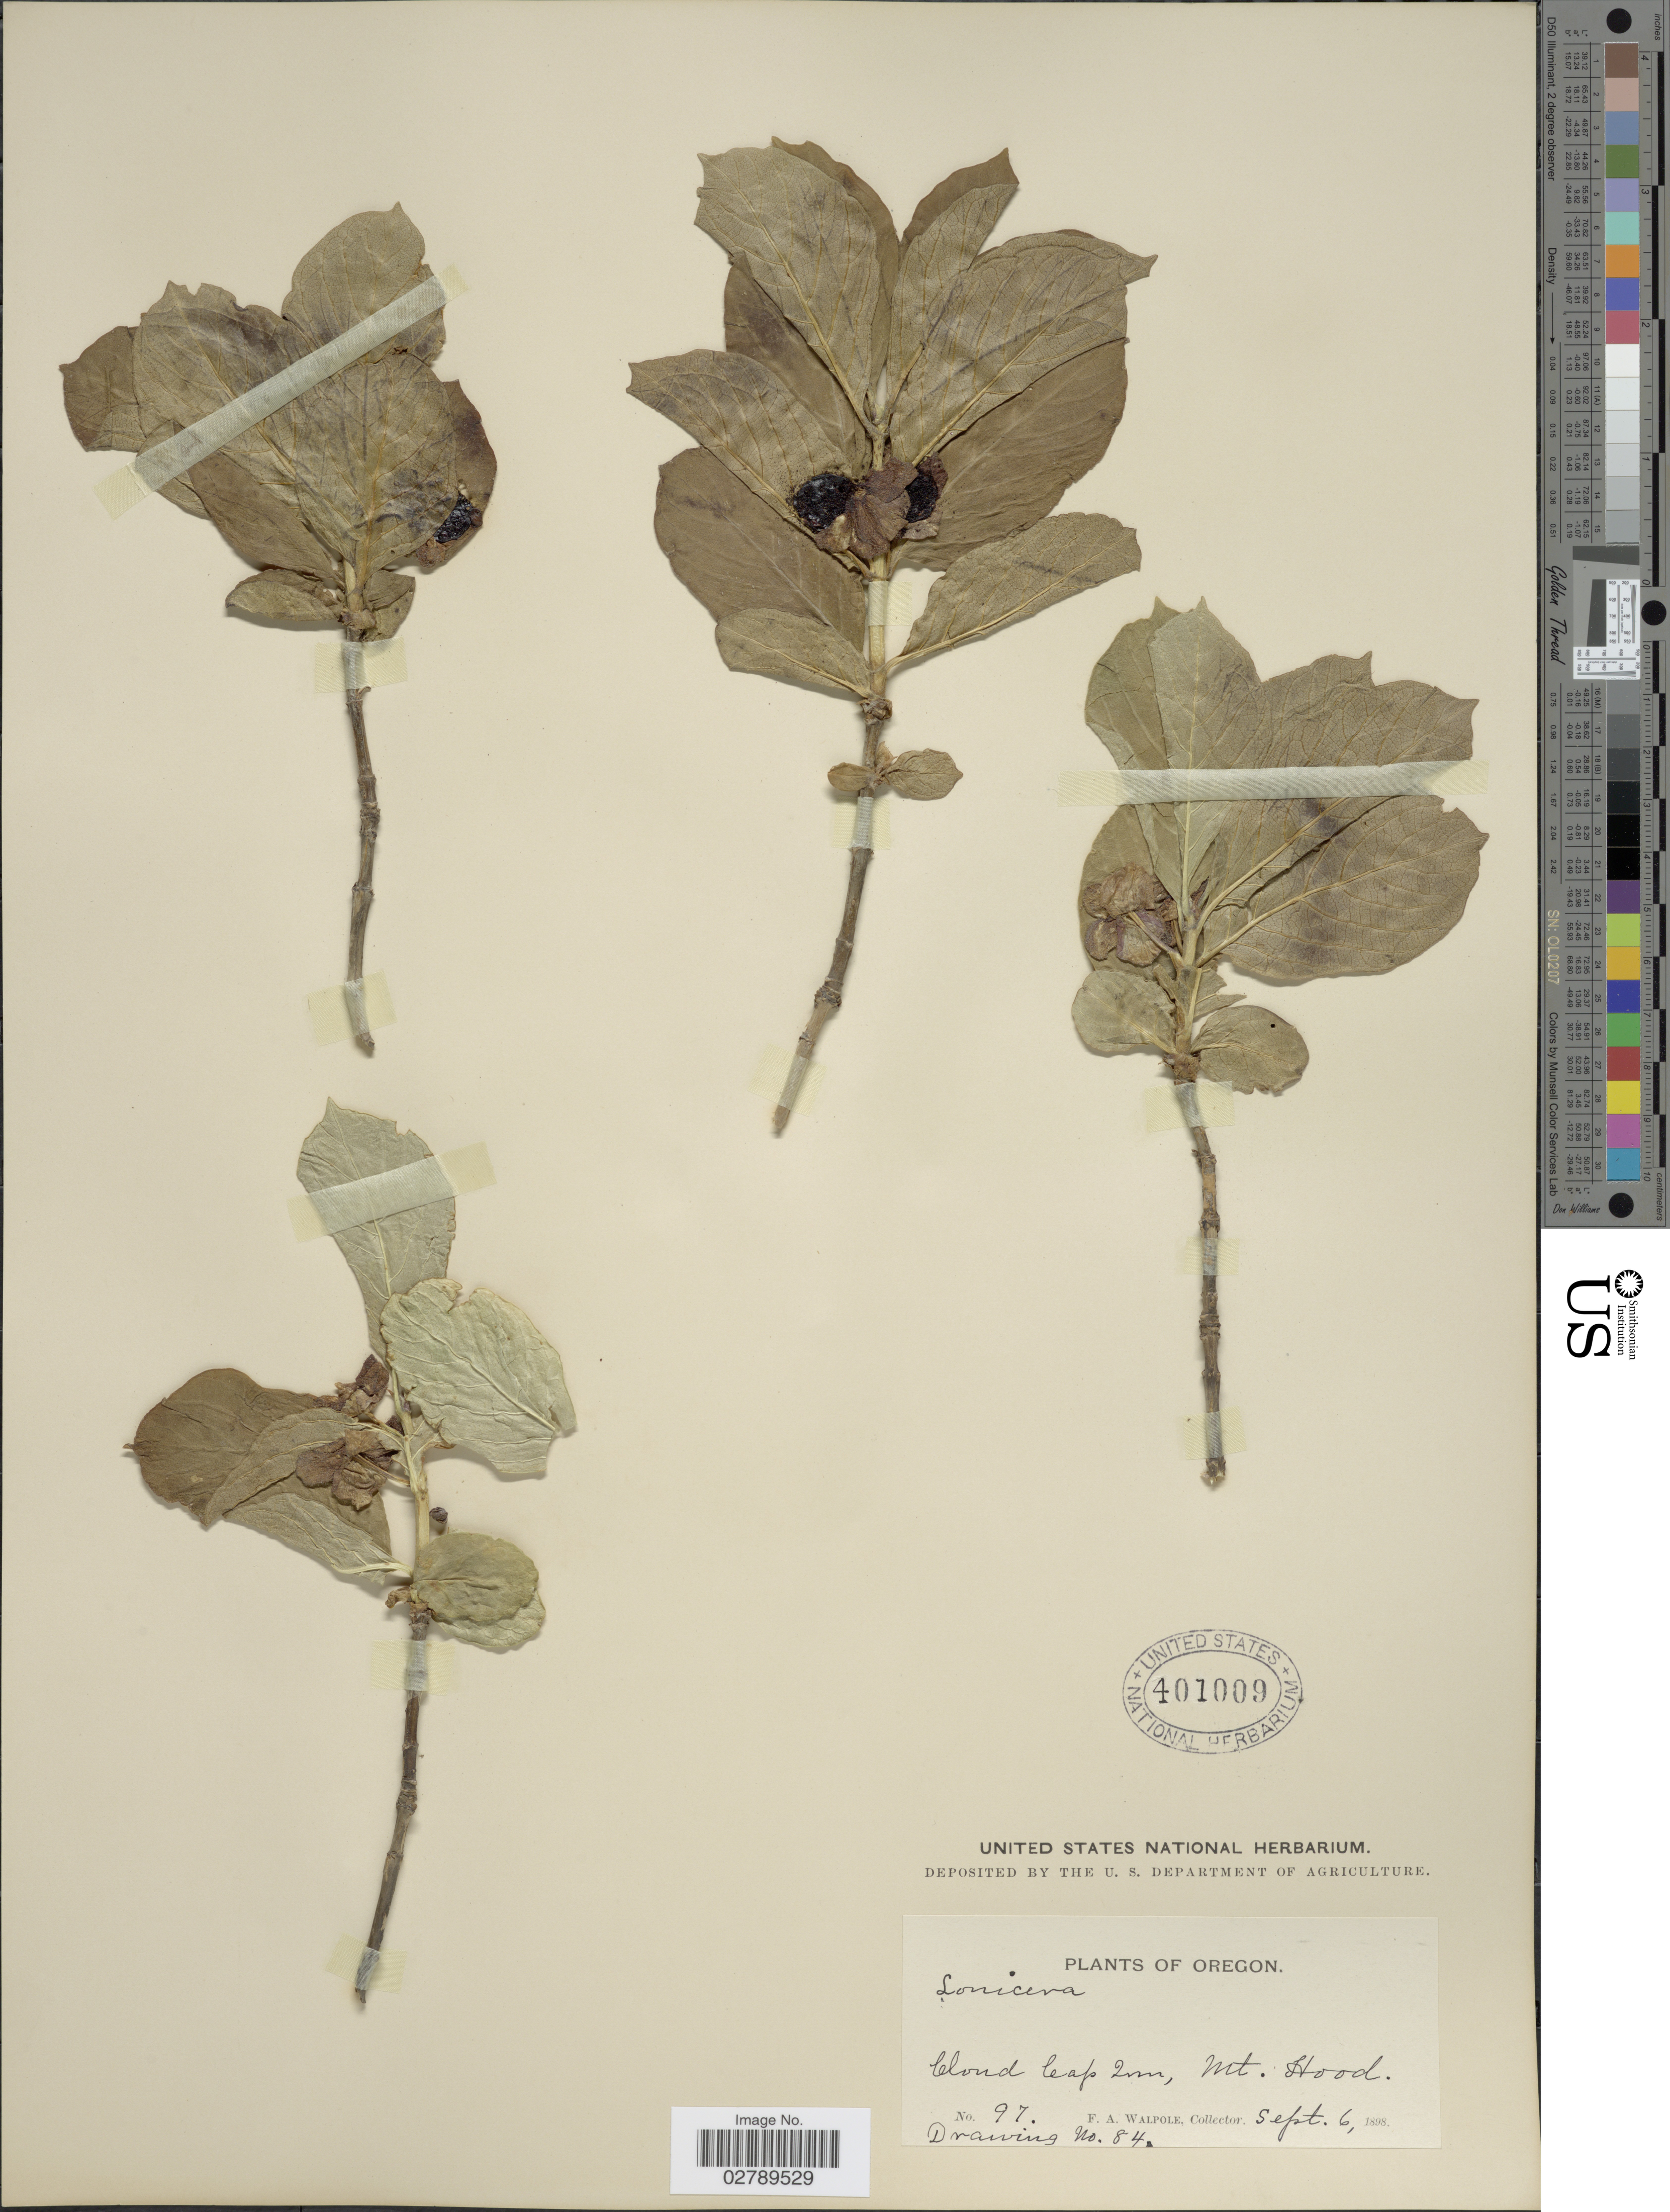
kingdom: Plantae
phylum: Tracheophyta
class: Magnoliopsida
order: Dipsacales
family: Caprifoliaceae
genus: Lonicera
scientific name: Lonicera involucrata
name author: (Richardson) Banks ex Spreng.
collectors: F. Walpole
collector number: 97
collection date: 1898-09-06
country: United States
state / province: Oregon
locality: Cloud Cap Inn, Mt. Hood.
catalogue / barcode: US 401009